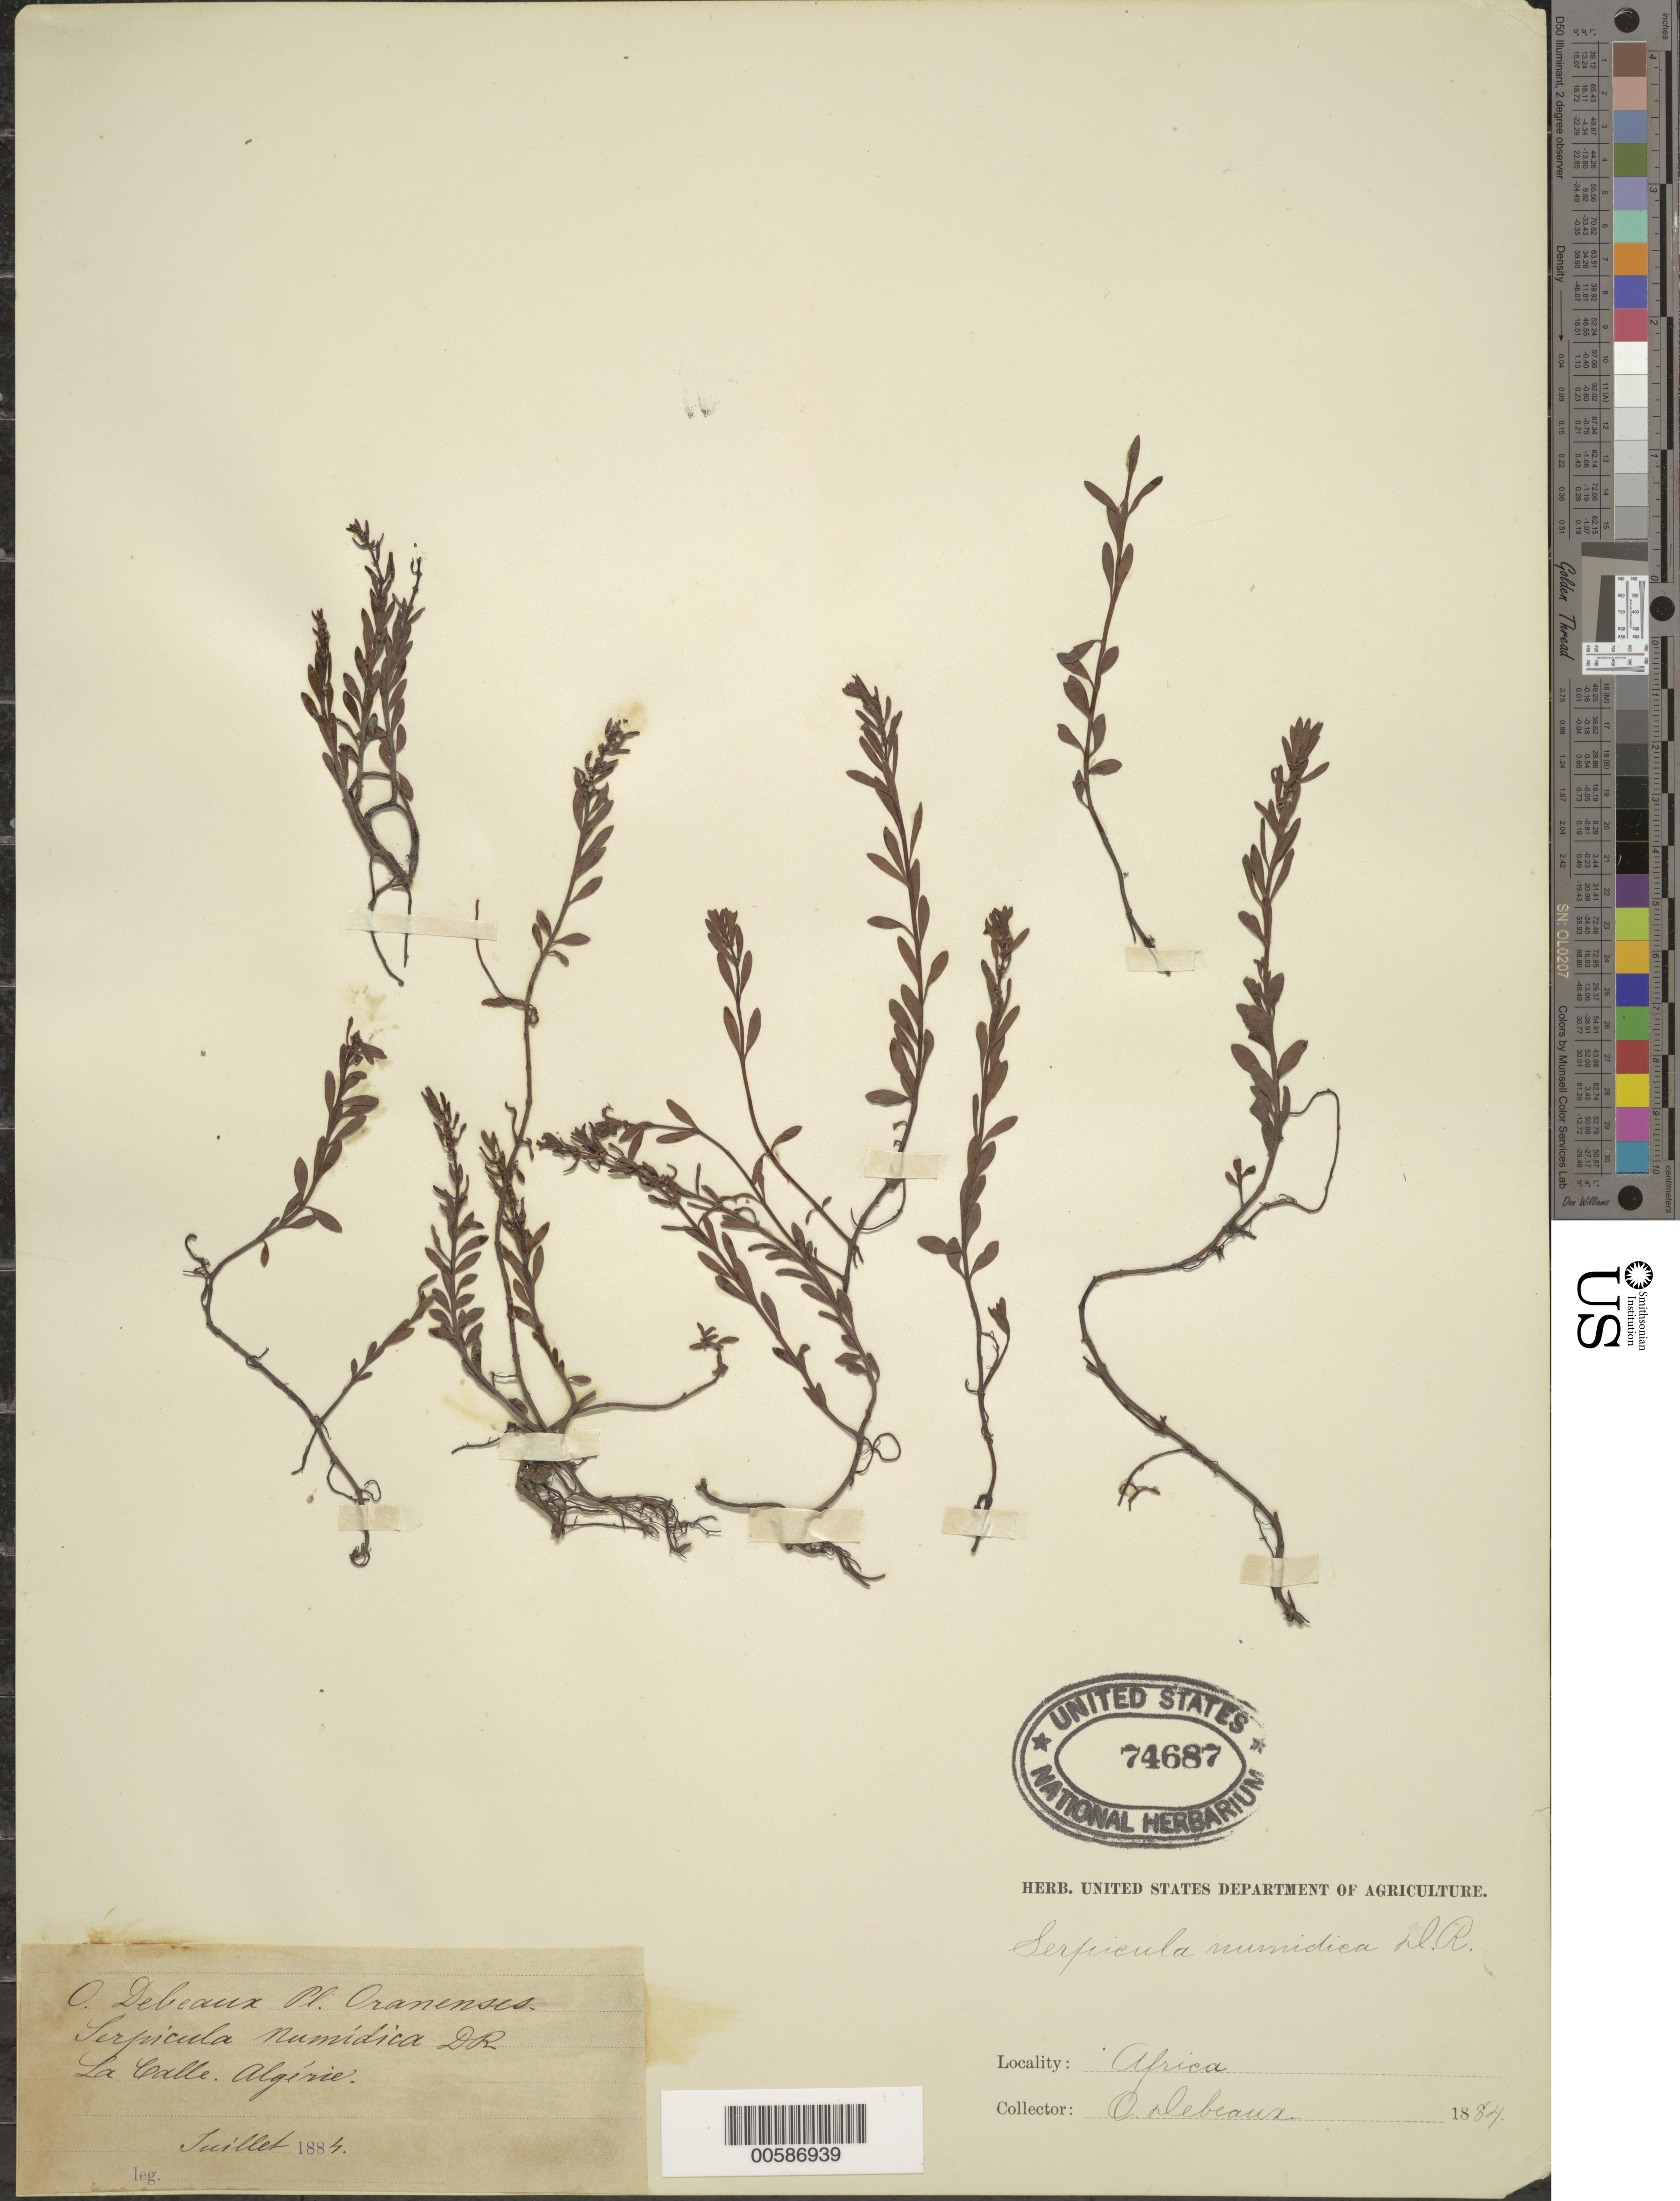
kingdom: Plantae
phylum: Tracheophyta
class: Magnoliopsida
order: Saxifragales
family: Haloragaceae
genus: Laurembergia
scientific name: Laurembergia numidica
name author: Durieu ex Schindl.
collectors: O. Debeaux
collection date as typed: Jul 1884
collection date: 1884-07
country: Algeria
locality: La Calle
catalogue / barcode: US 74687